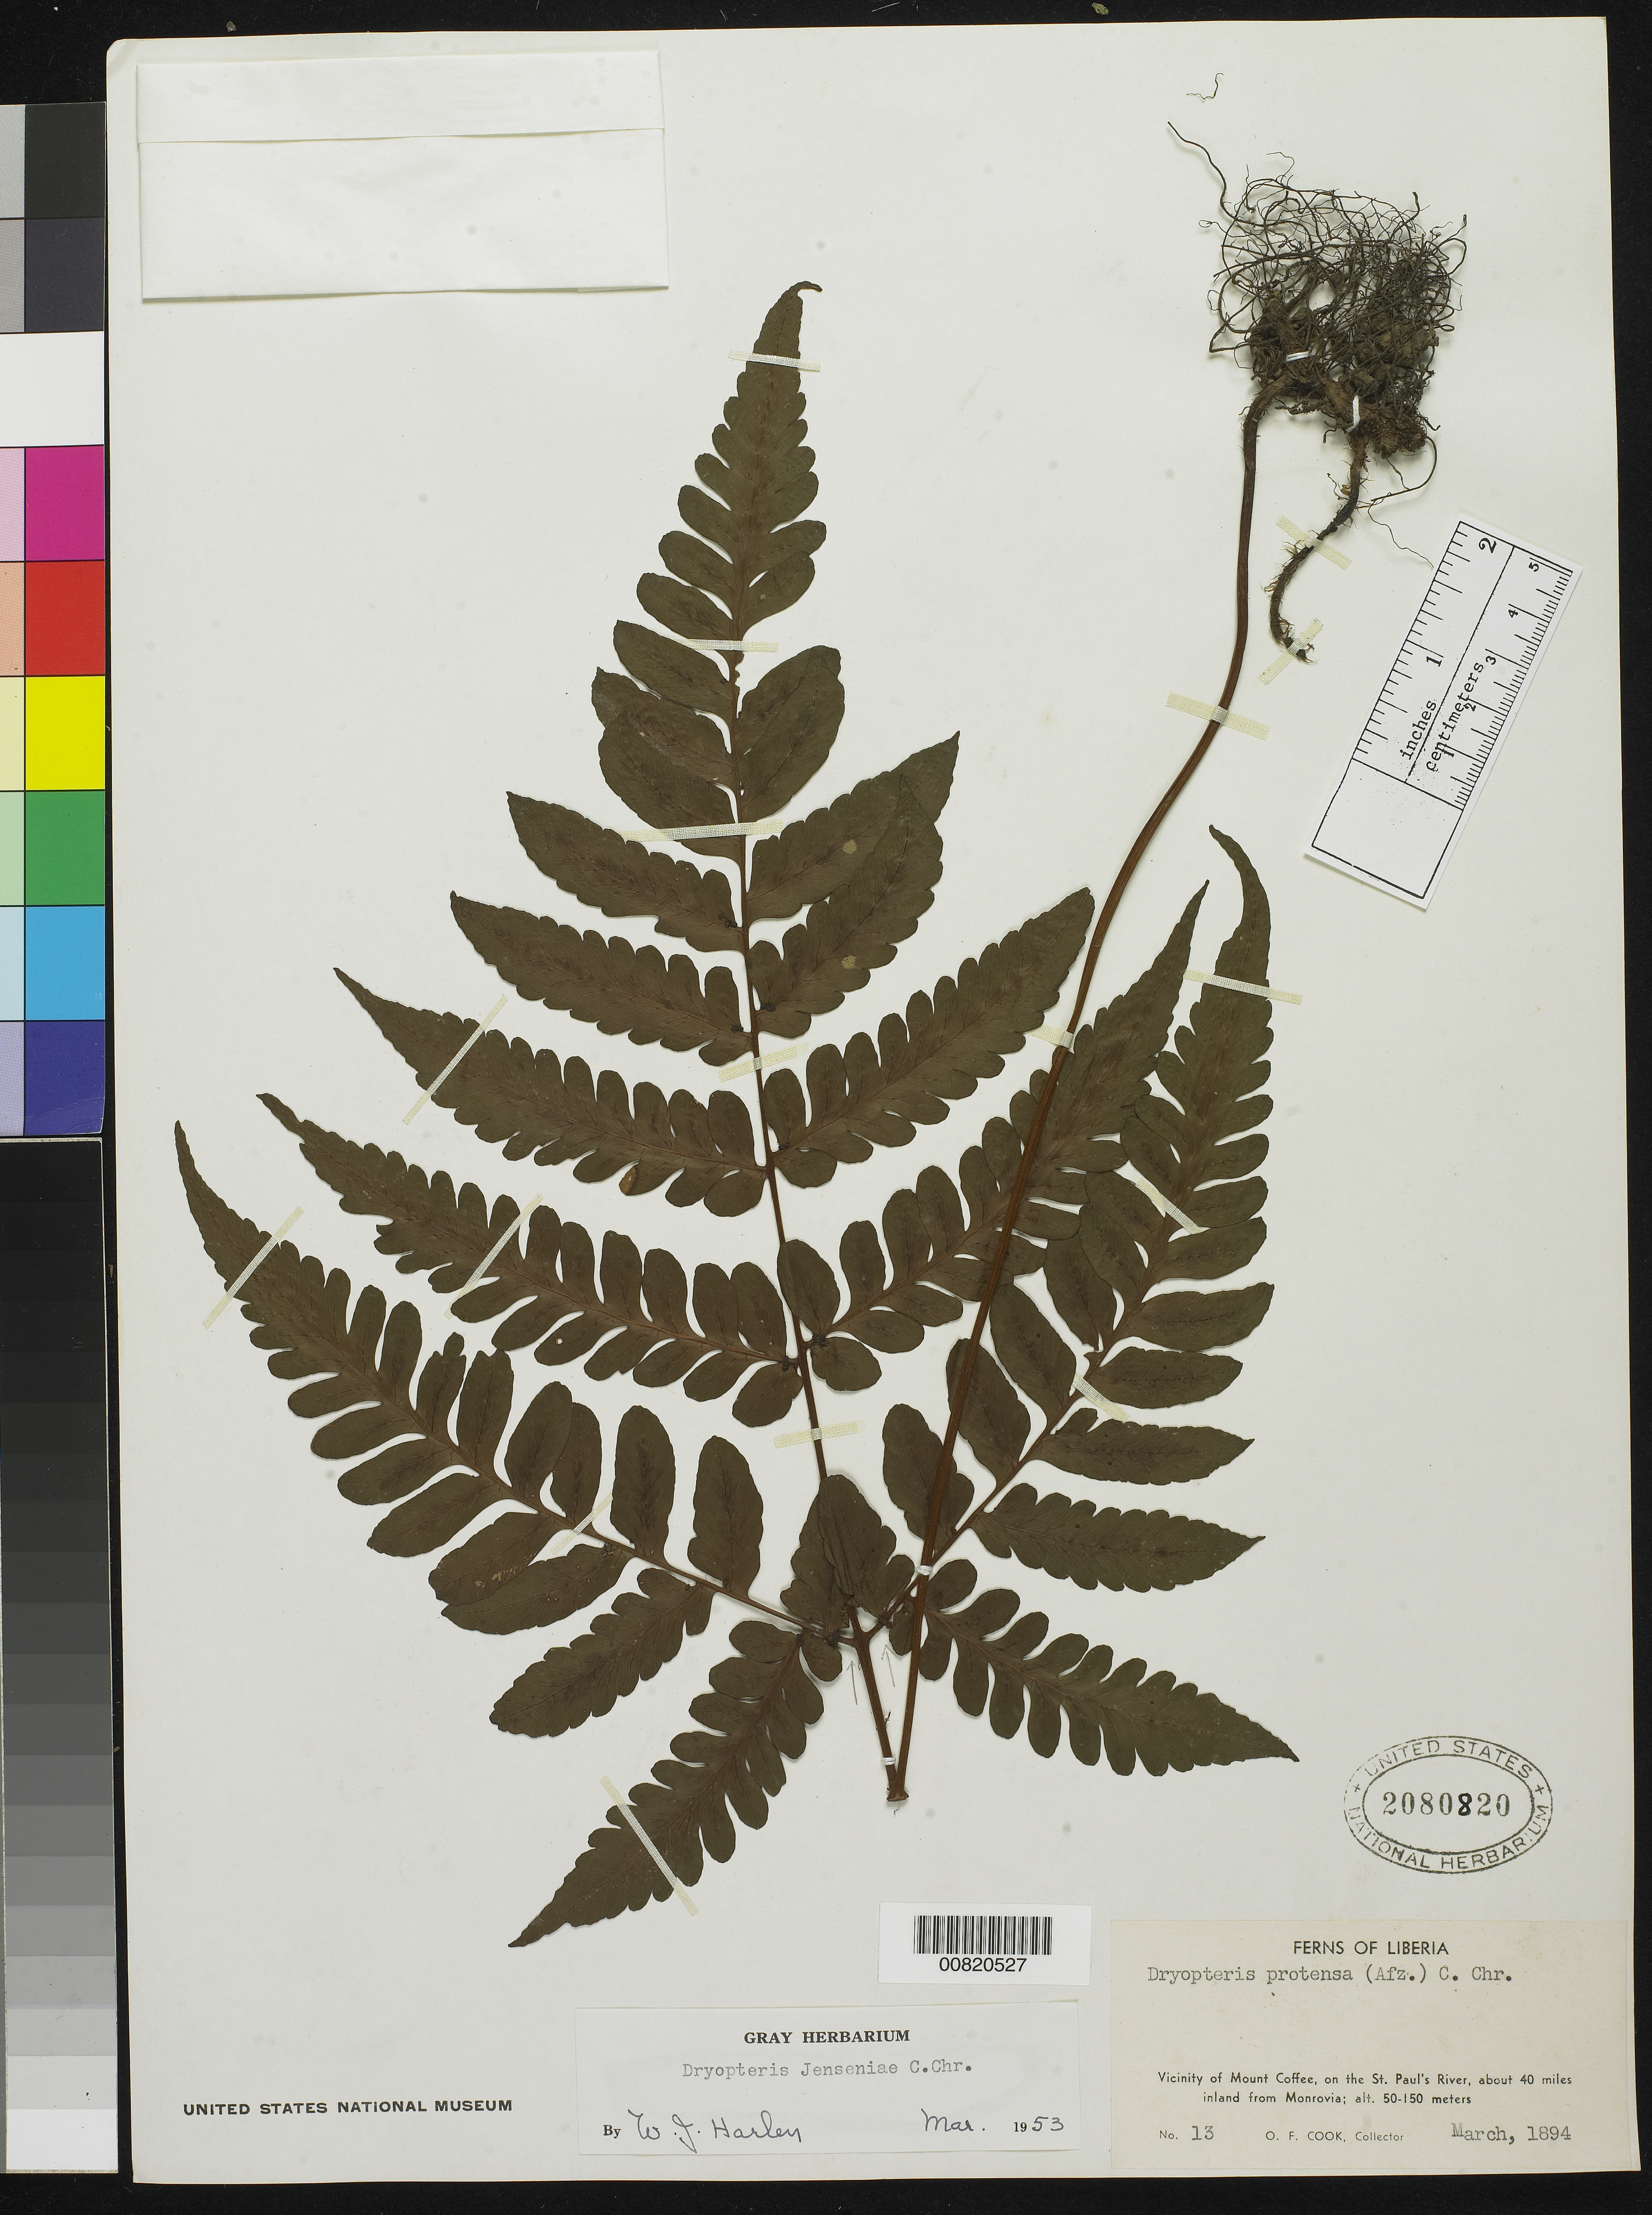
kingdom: Plantae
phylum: Tracheophyta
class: Polypodiopsida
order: Polypodiales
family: Tectariaceae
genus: Triplophyllum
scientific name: Triplophyllum jenseniae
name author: (C. Chr.)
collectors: O. F. Cook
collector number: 13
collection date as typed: Mar 1894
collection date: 1894-03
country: Liberia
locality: Vicinity of Mt. Coffee, on the St. Paul's River, about 40 miles inland from Monrovia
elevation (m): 50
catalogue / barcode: US 2080820